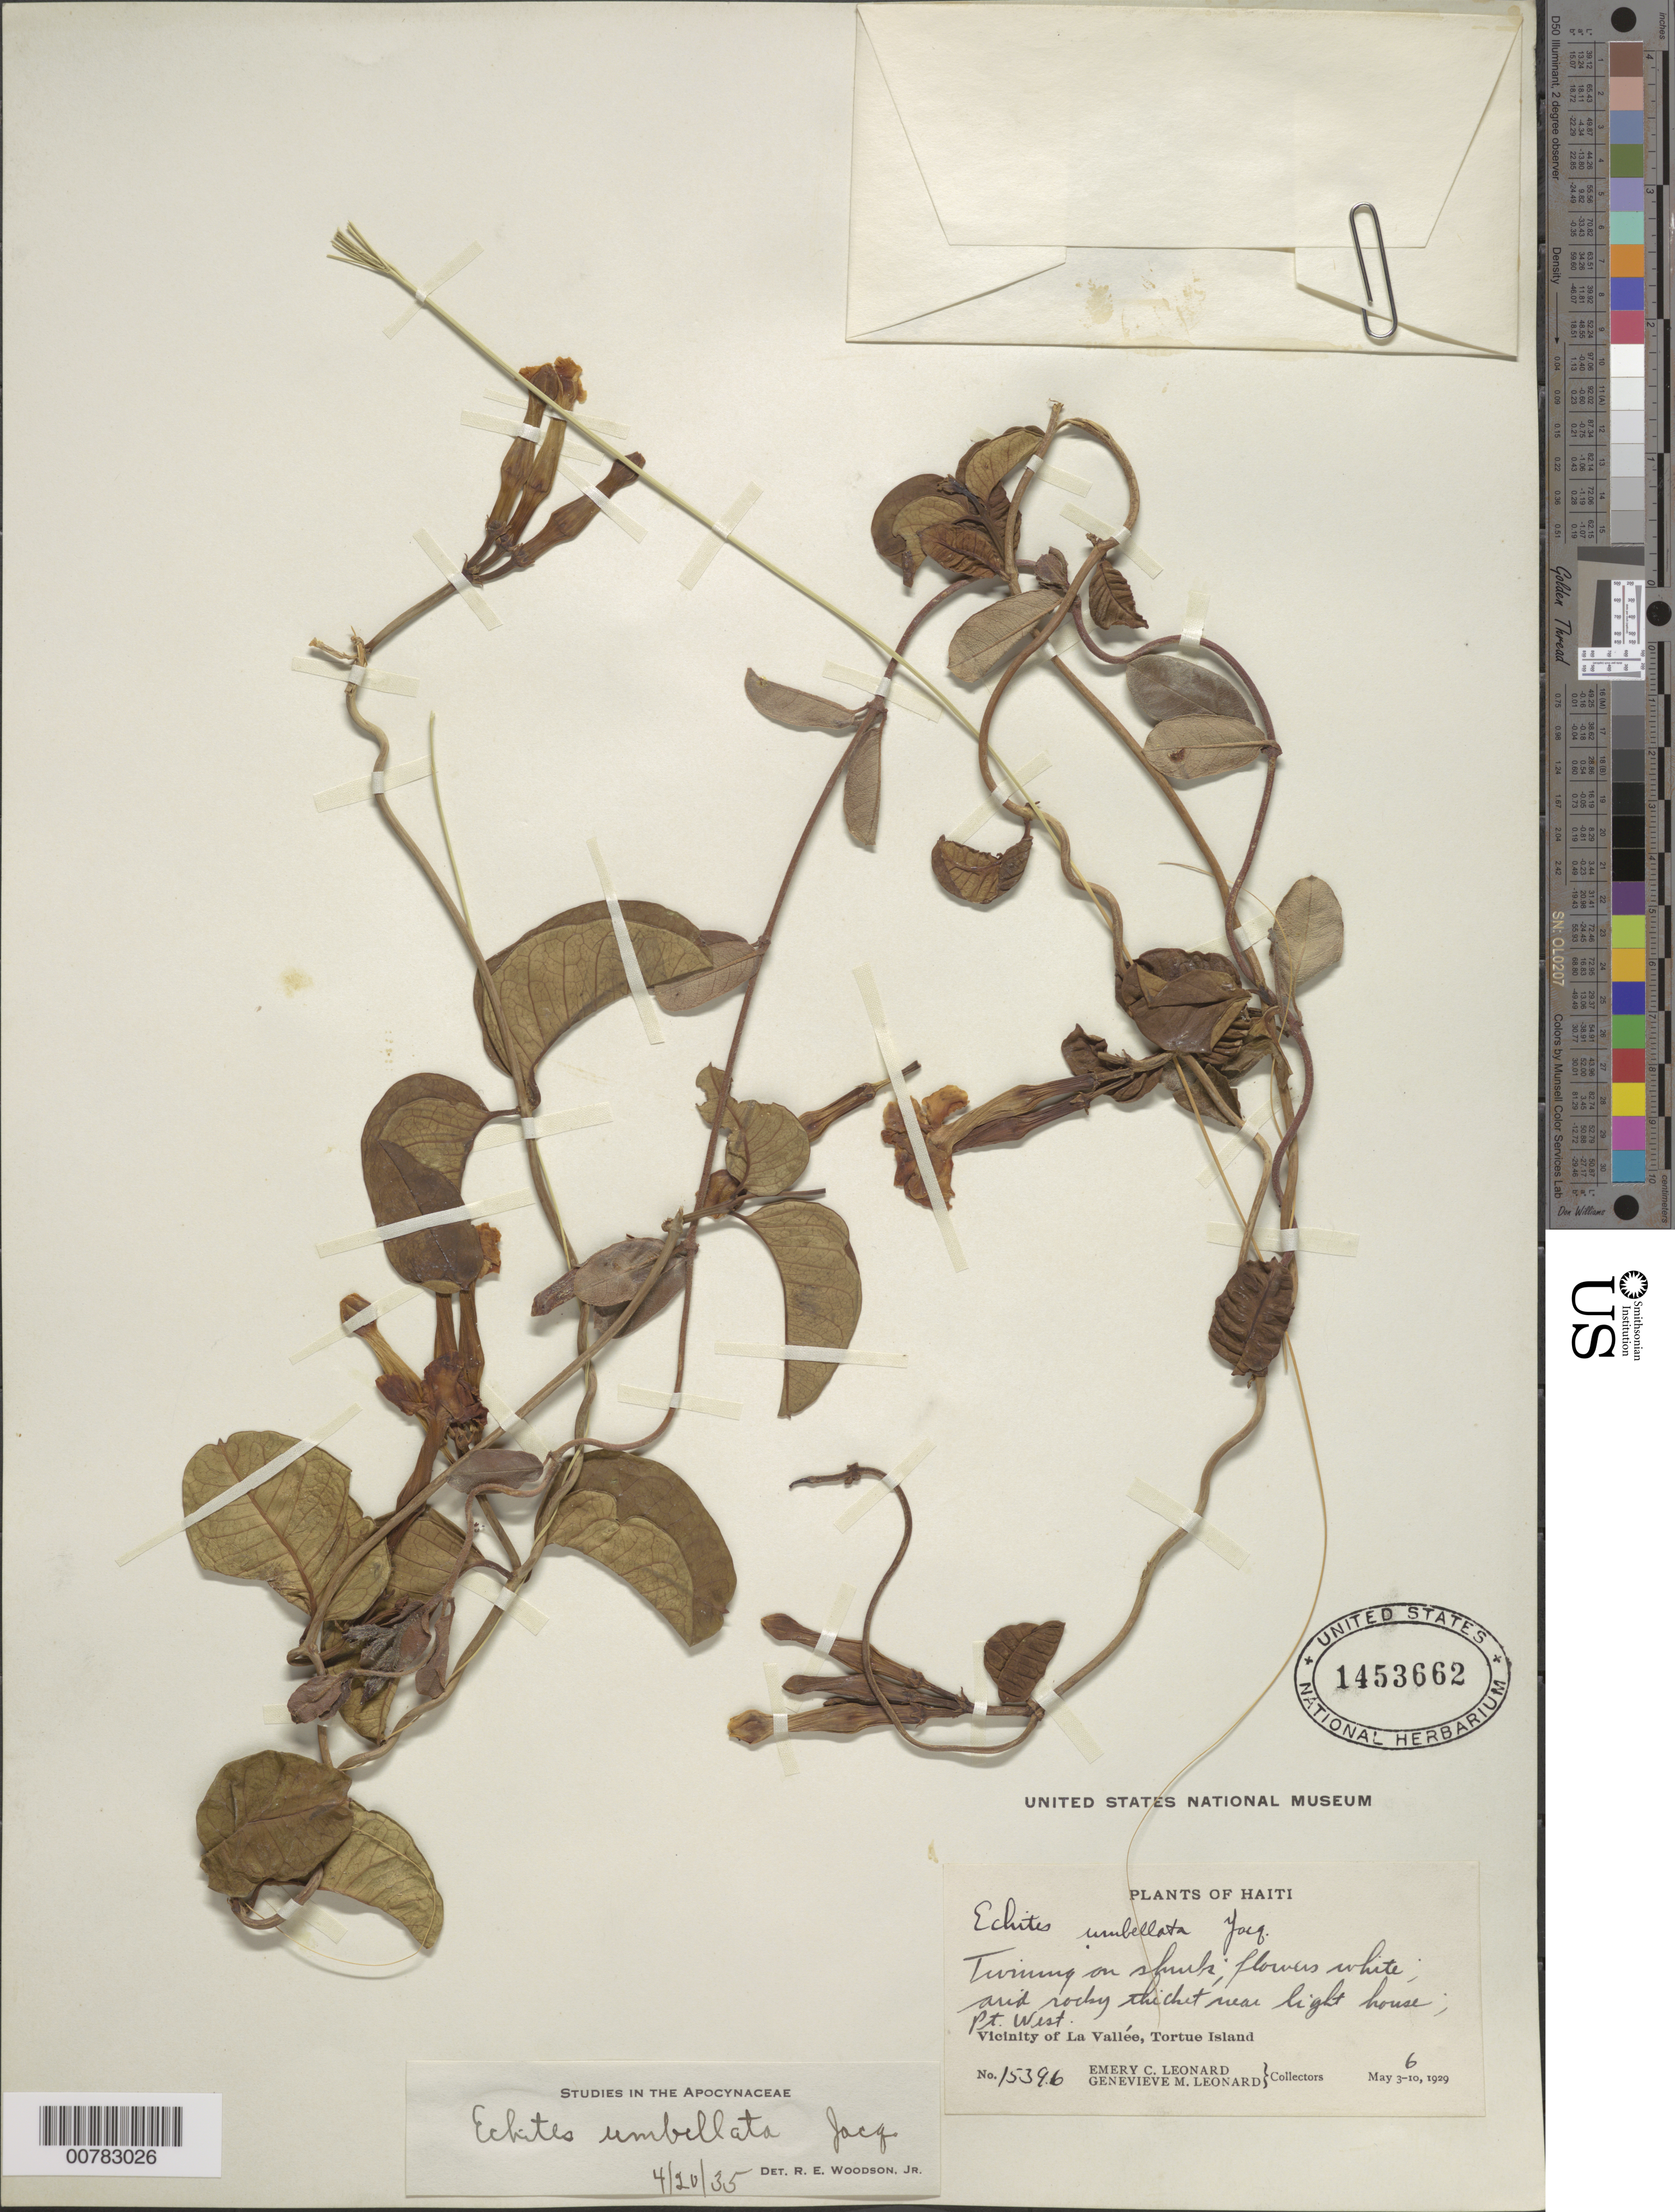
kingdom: Plantae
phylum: Tracheophyta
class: Magnoliopsida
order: Gentianales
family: Apocynaceae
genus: Echites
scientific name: Echites umbellatus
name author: Jacq.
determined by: Woodson, R. E., Jr.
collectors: E. C. Leonard & G. M. Leonard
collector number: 15396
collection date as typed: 06 May 1929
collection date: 1929-05-06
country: Haiti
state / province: Nord-Óuest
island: Île de la Tortue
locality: Tortue Island, vicinity of La Vallée, near lighthouse, Pt. West.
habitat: arid rocky thicket.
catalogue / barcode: US 1453662